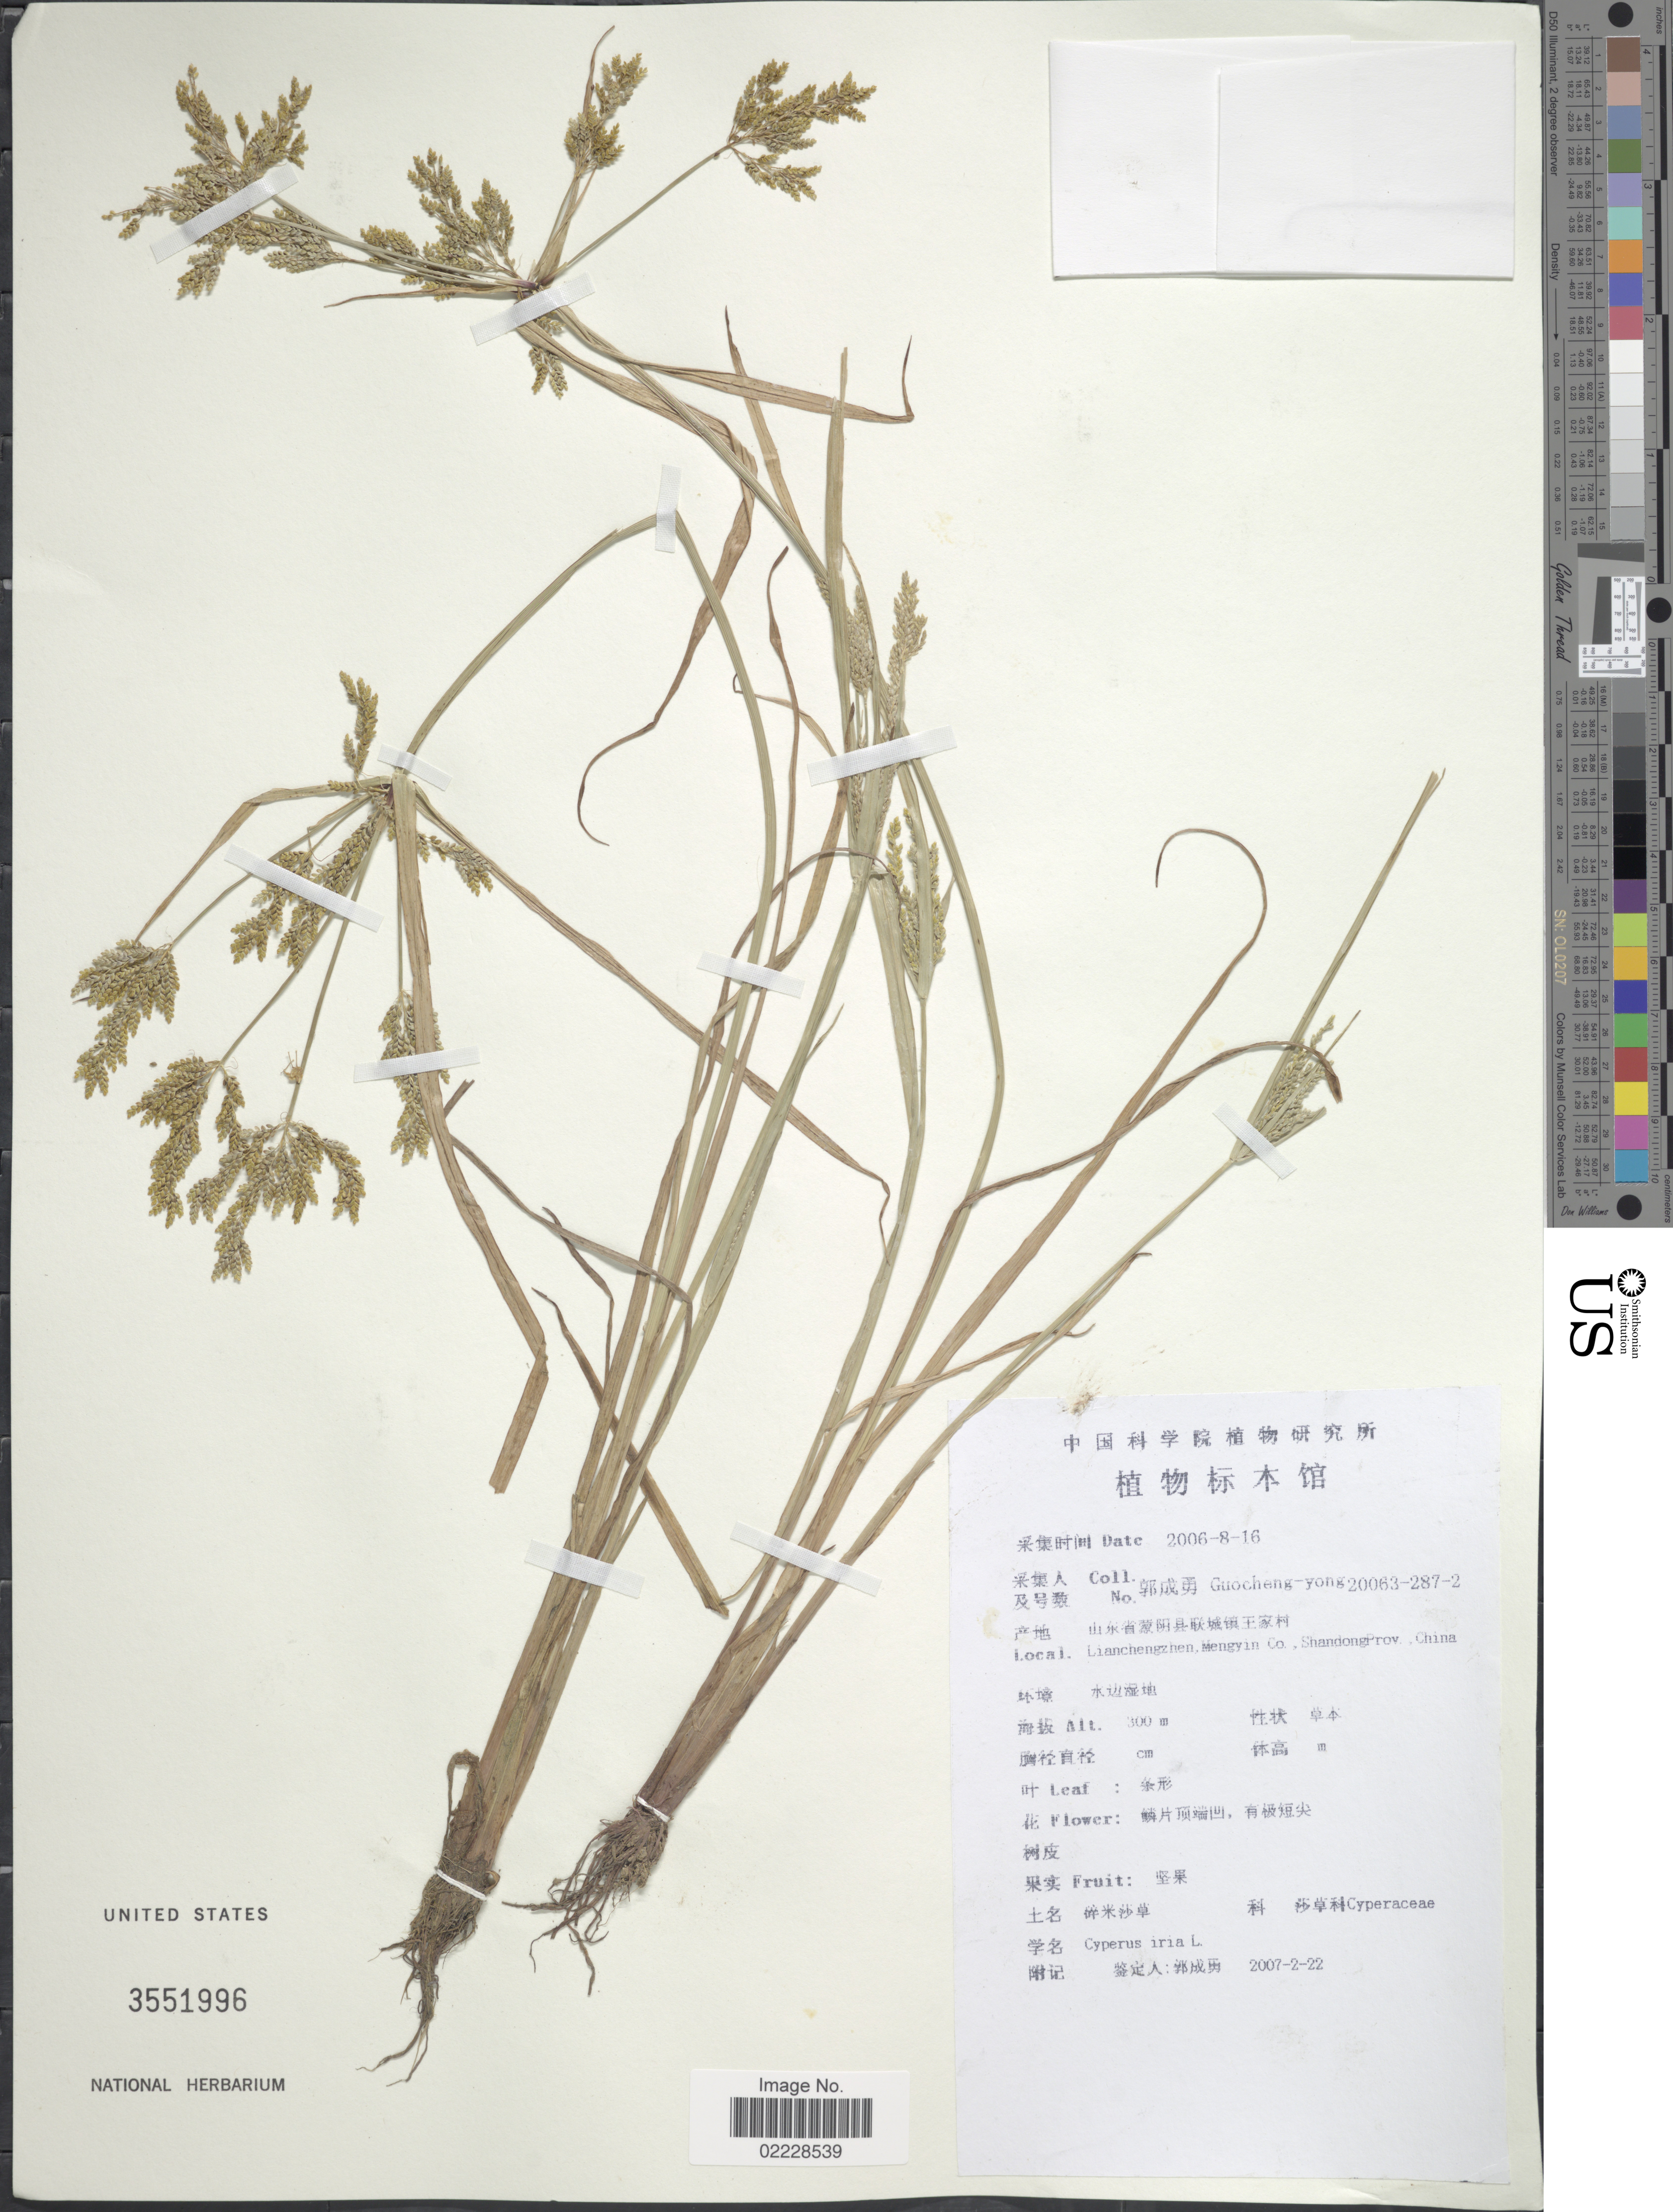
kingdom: Plantae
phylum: Tracheophyta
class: Liliopsida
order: Poales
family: Cyperaceae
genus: Cyperus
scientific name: Cyperus iria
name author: L.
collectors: Guo cheng-yong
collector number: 20063-287-2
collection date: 2006-08-16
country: China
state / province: Shandong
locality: Lianchengzhen, Mengyin Co, Shandong Prov. China.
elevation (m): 300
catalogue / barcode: US 3551996